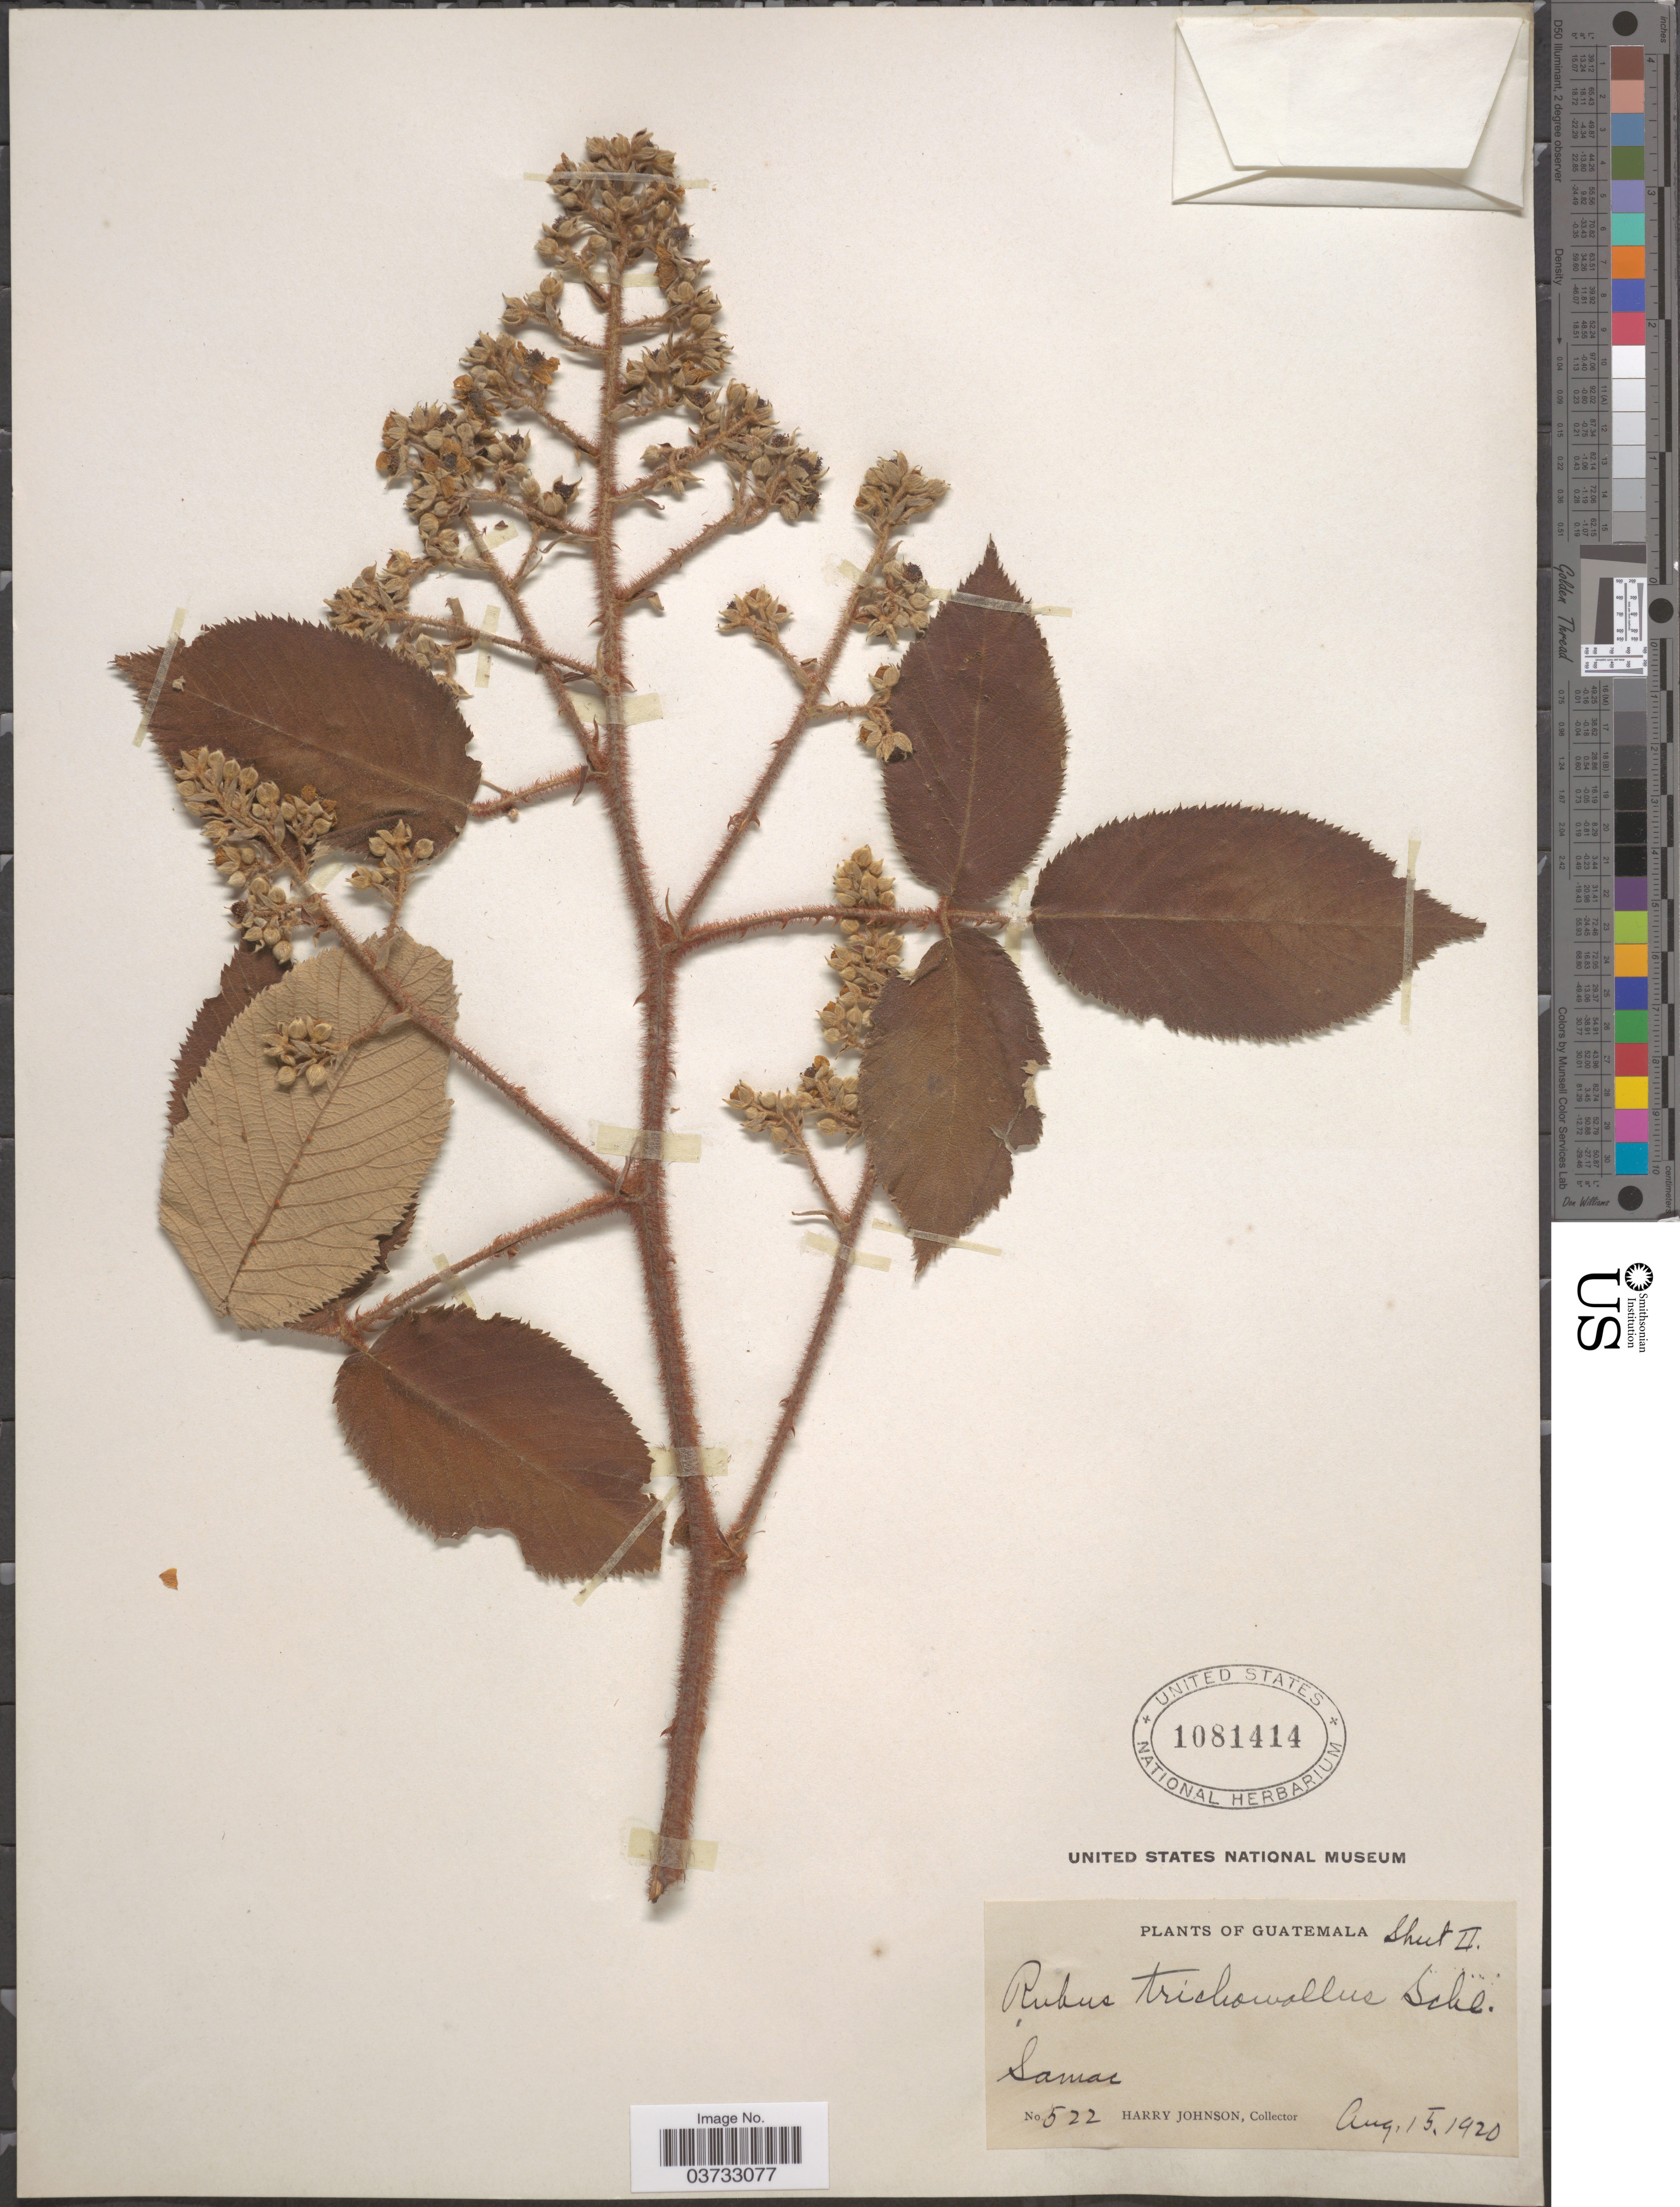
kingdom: Plantae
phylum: Tracheophyta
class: Magnoliopsida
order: Rosales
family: Rosaceae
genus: Rubus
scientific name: Rubus trichomallus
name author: Schltdl.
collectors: H. Johnson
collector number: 522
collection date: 1920-08-15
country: Guatemala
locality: Samac.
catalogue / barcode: US 1081414